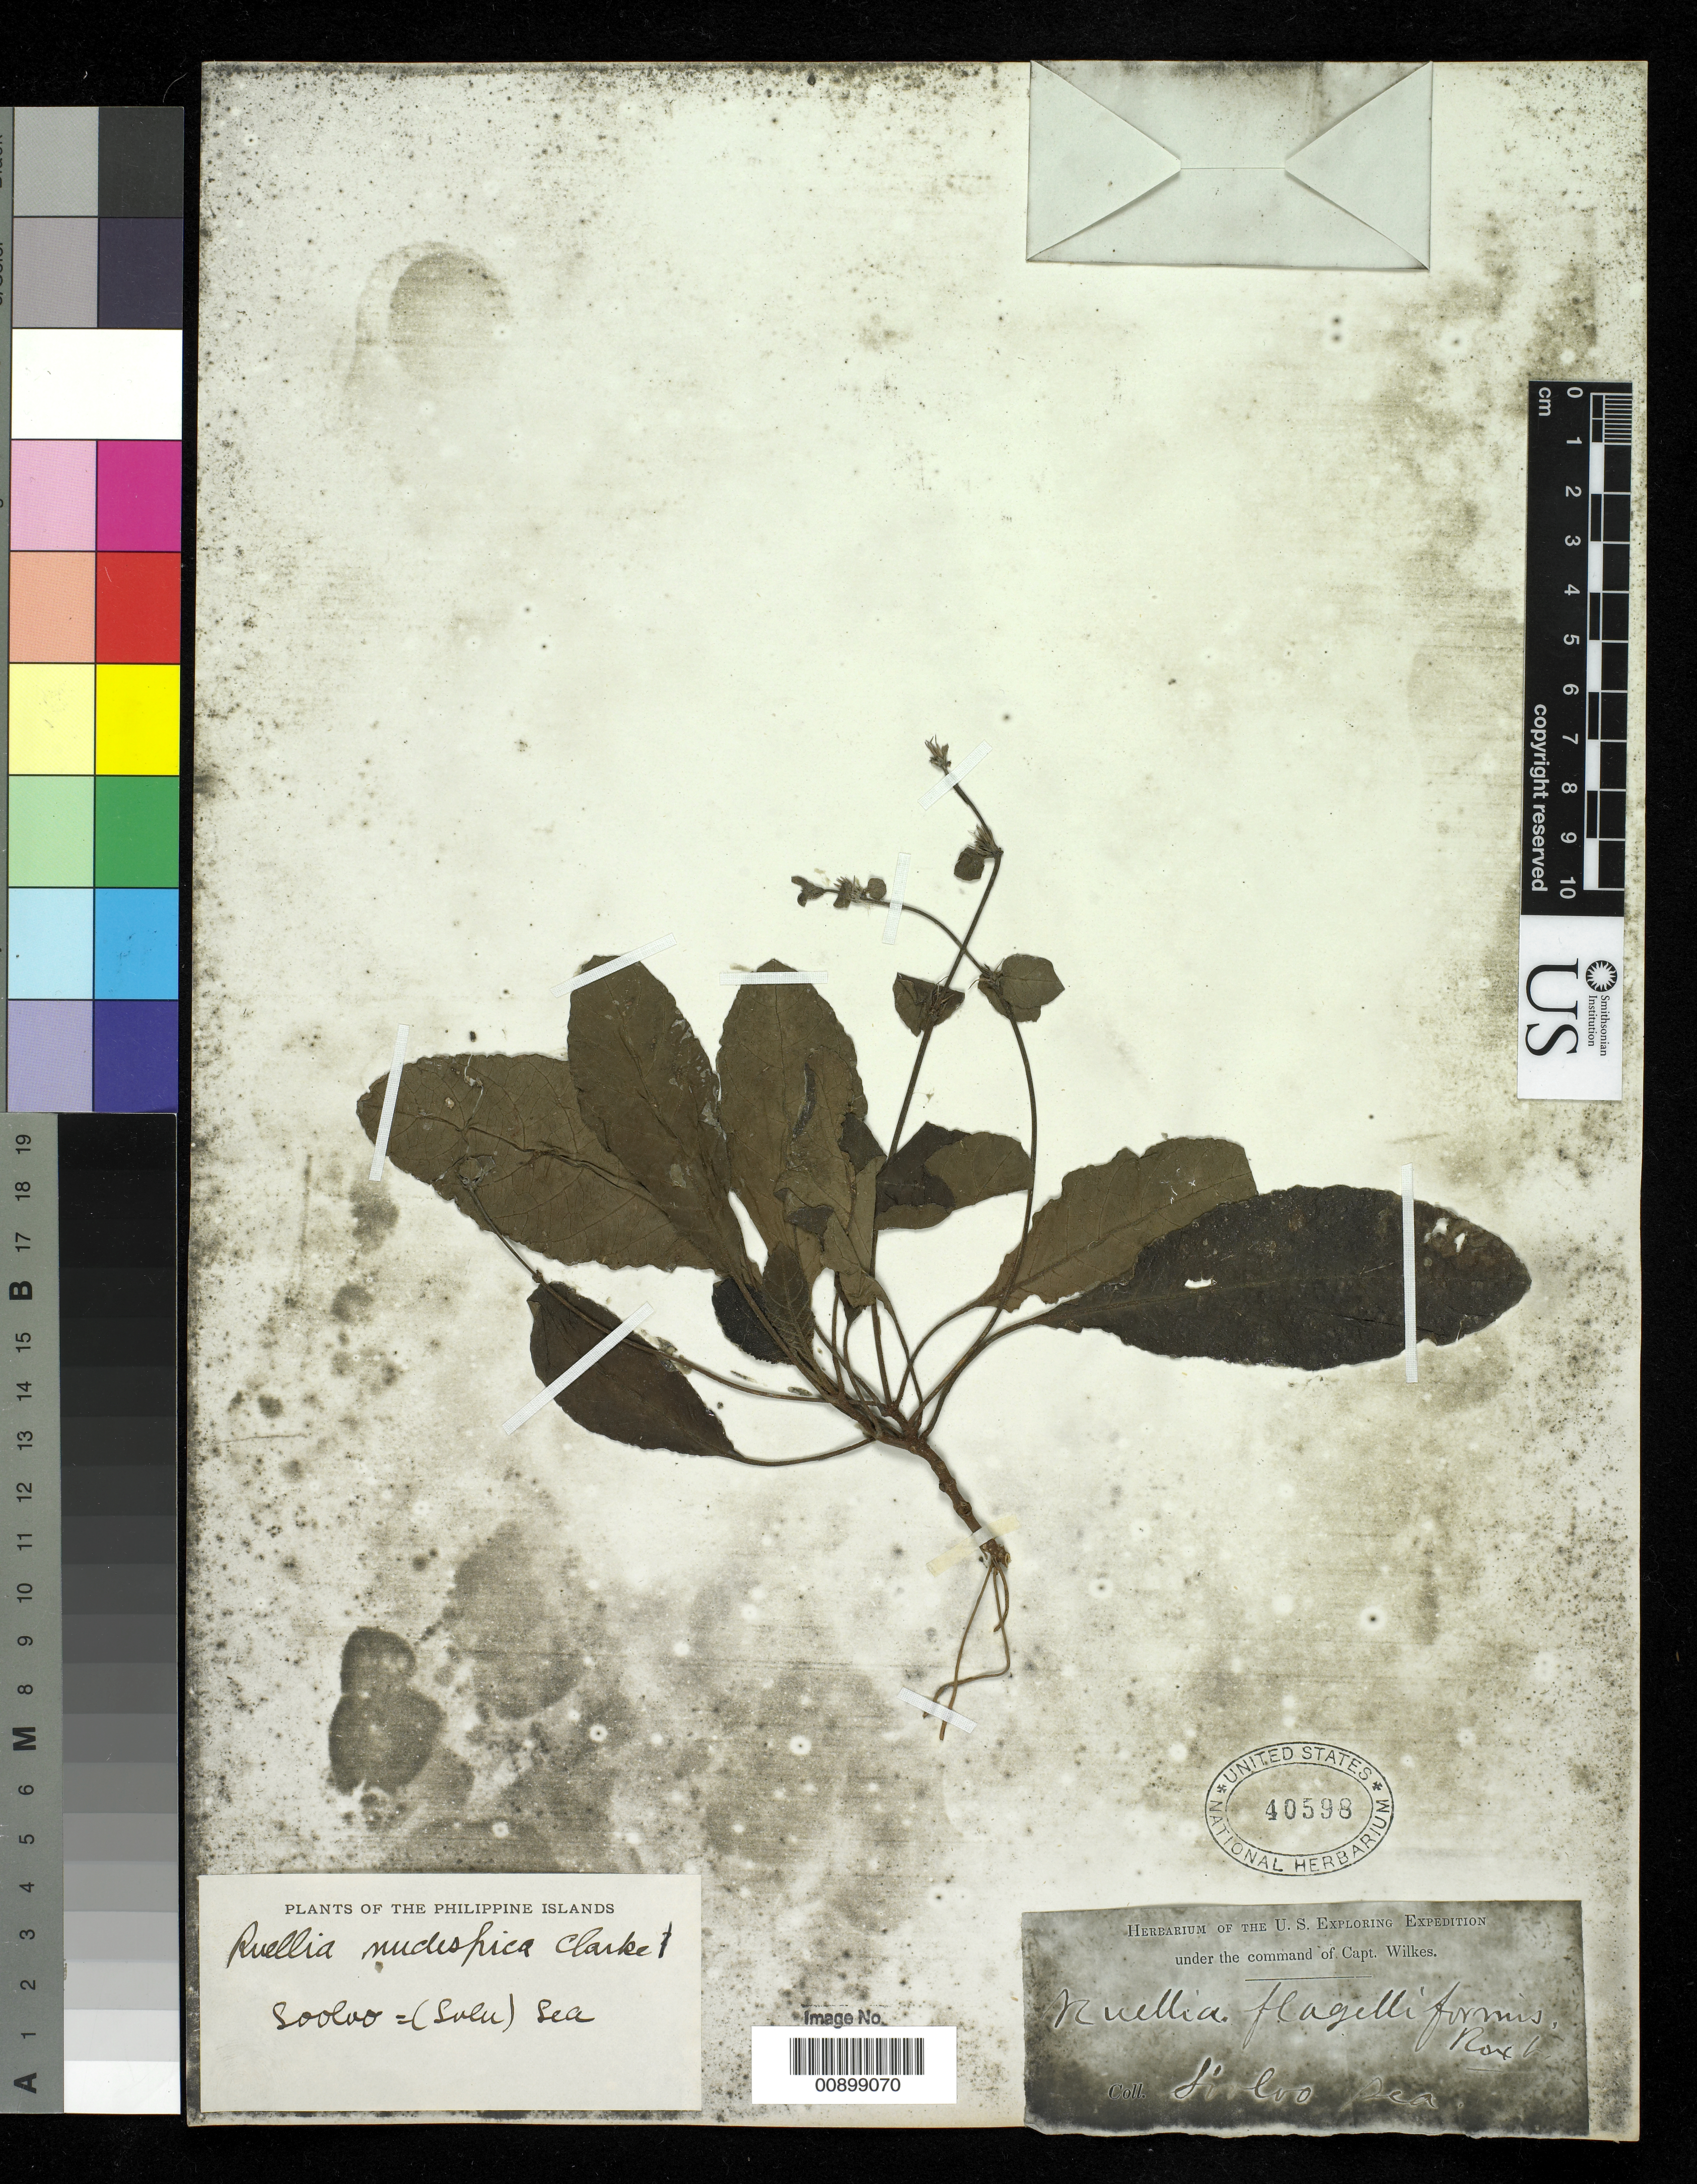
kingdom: Plantae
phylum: Tracheophyta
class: Magnoliopsida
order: Lamiales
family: Acanthaceae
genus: Ruellia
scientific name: Ruellia nudispica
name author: C.B. Clarke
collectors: Wilkes Explor. Exped.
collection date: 1838/1842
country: Philippines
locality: Sulu Sea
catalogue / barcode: US 40598